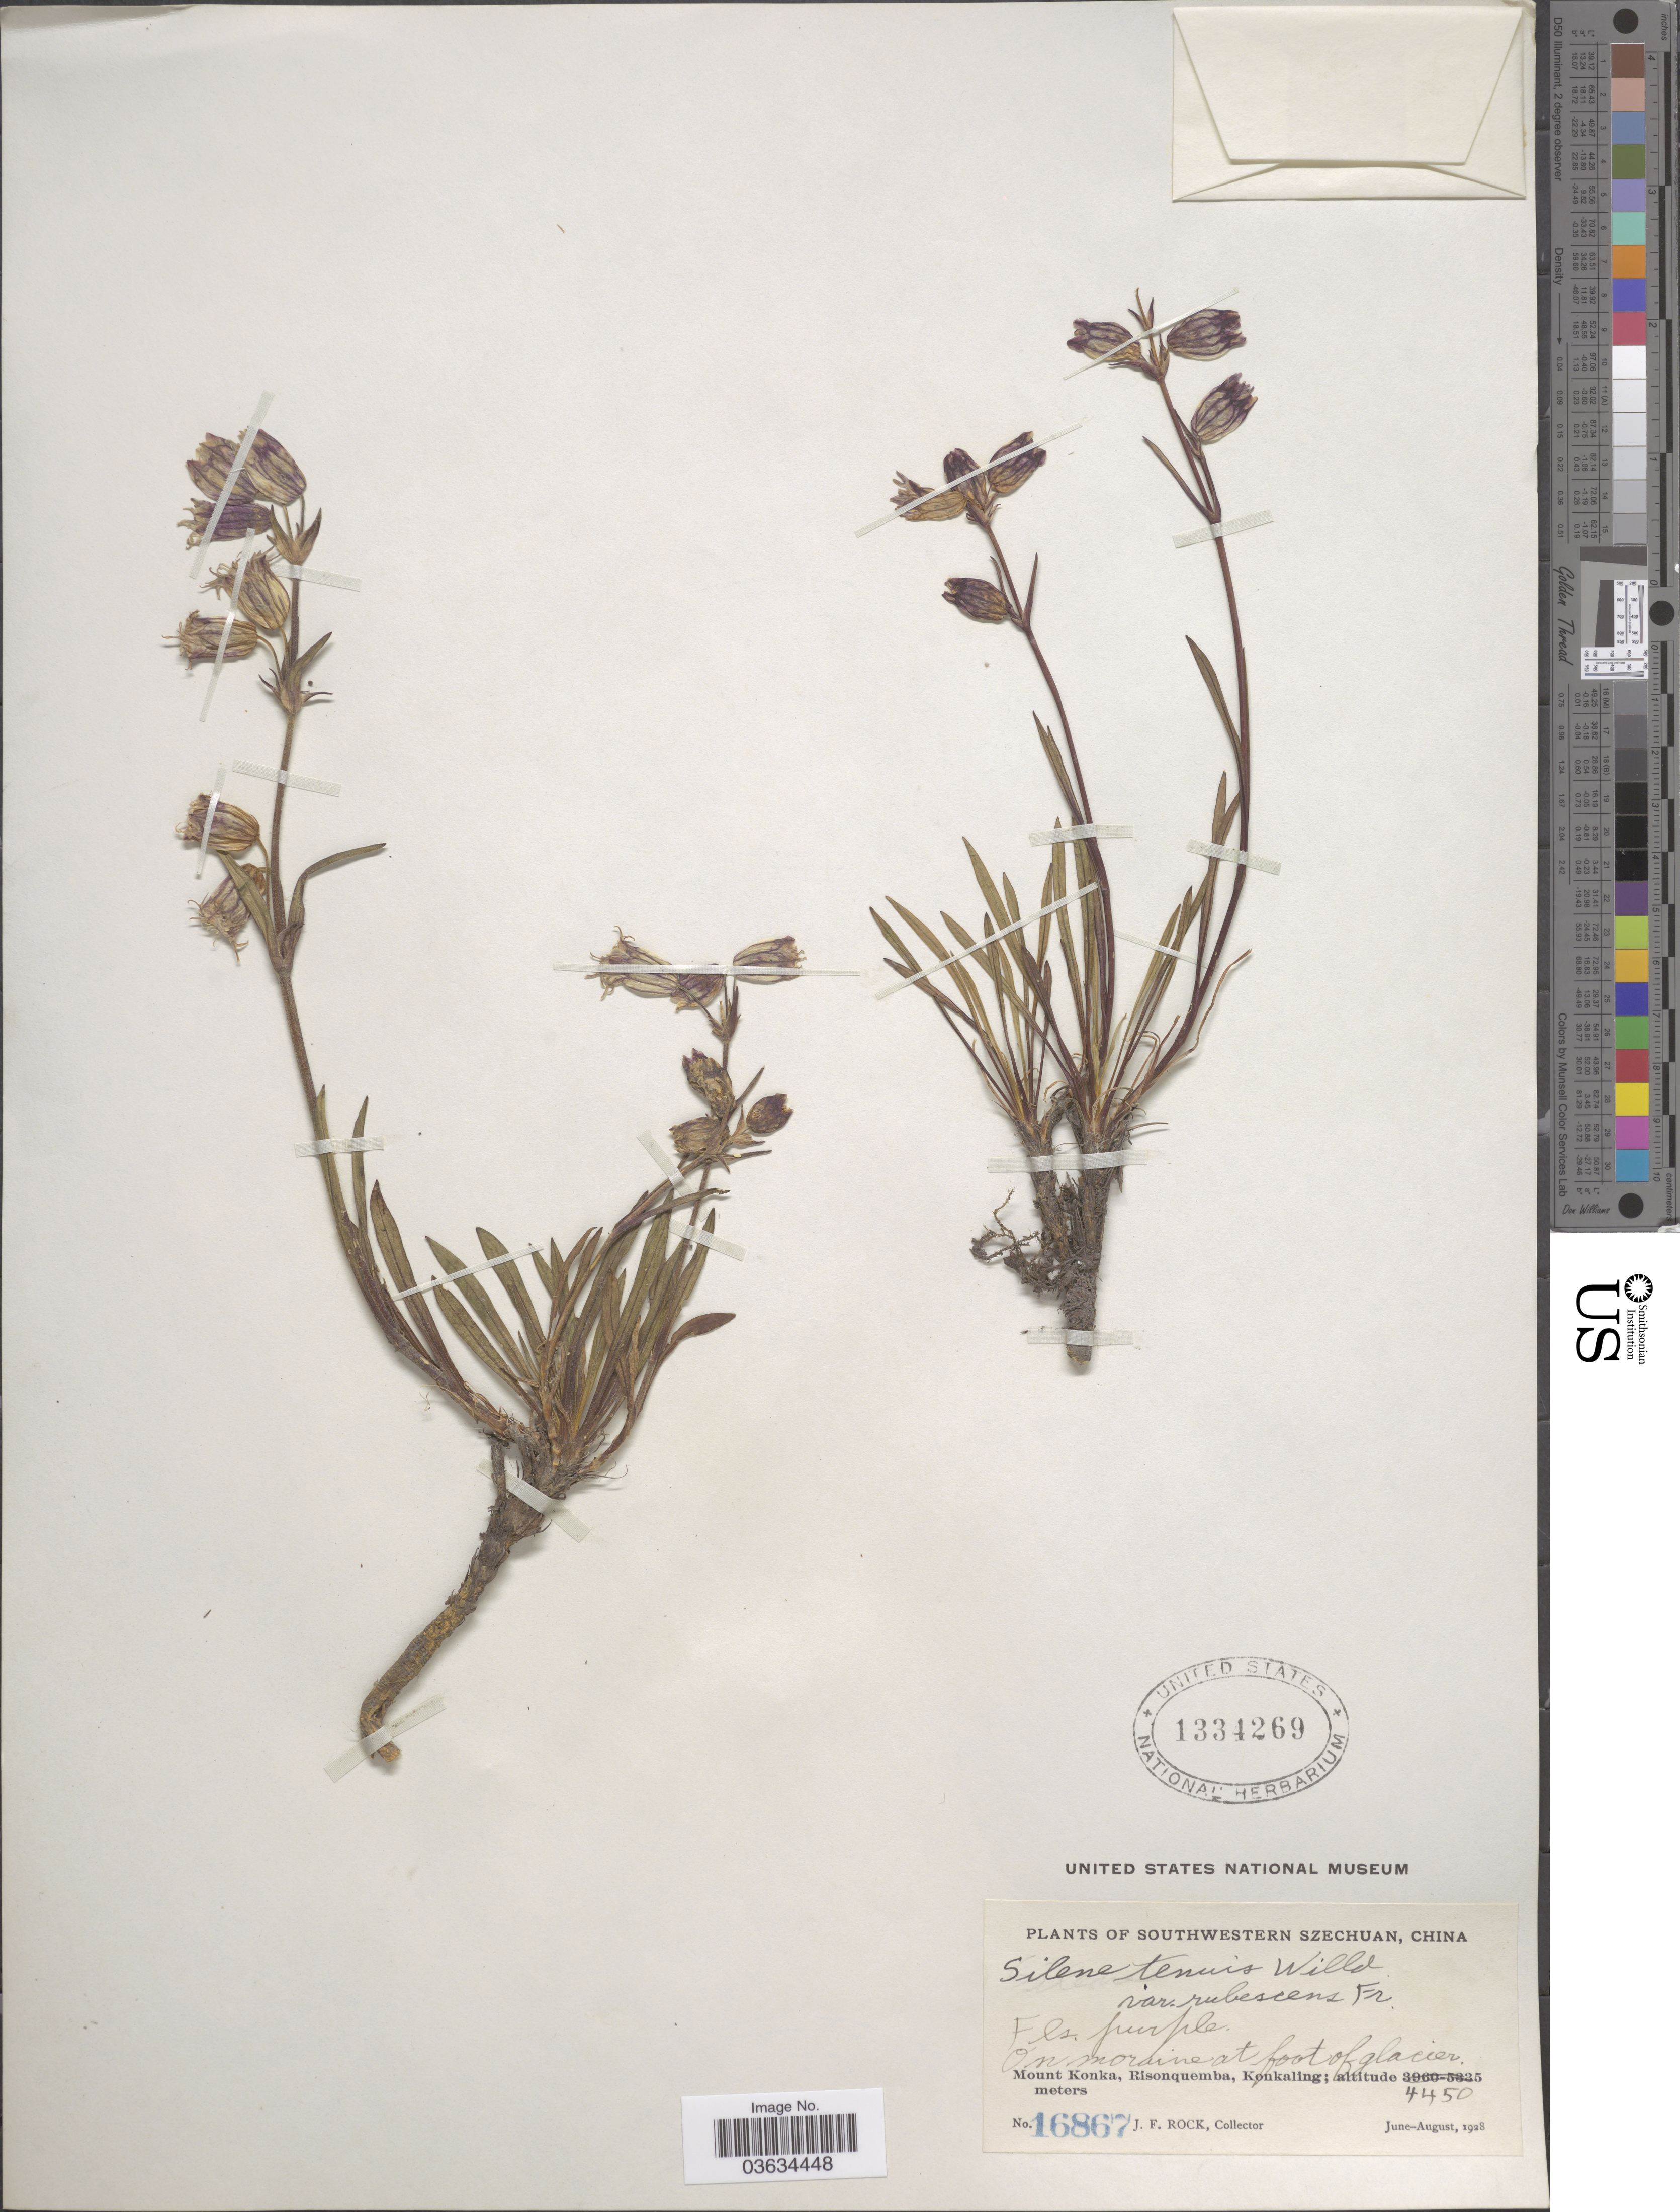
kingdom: Plantae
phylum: Tracheophyta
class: Magnoliopsida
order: Caryophyllales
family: Caryophyllaceae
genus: Silene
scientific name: Silene tenuis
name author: Willd.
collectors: J. Rock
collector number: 16867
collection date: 1928-06/1928-08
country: China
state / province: Sichuan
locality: Southwestern Szechuan. On moraine at foot of glacier. Mount Konka, Risonquemba, Konkaling.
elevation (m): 4450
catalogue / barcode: US 1334269